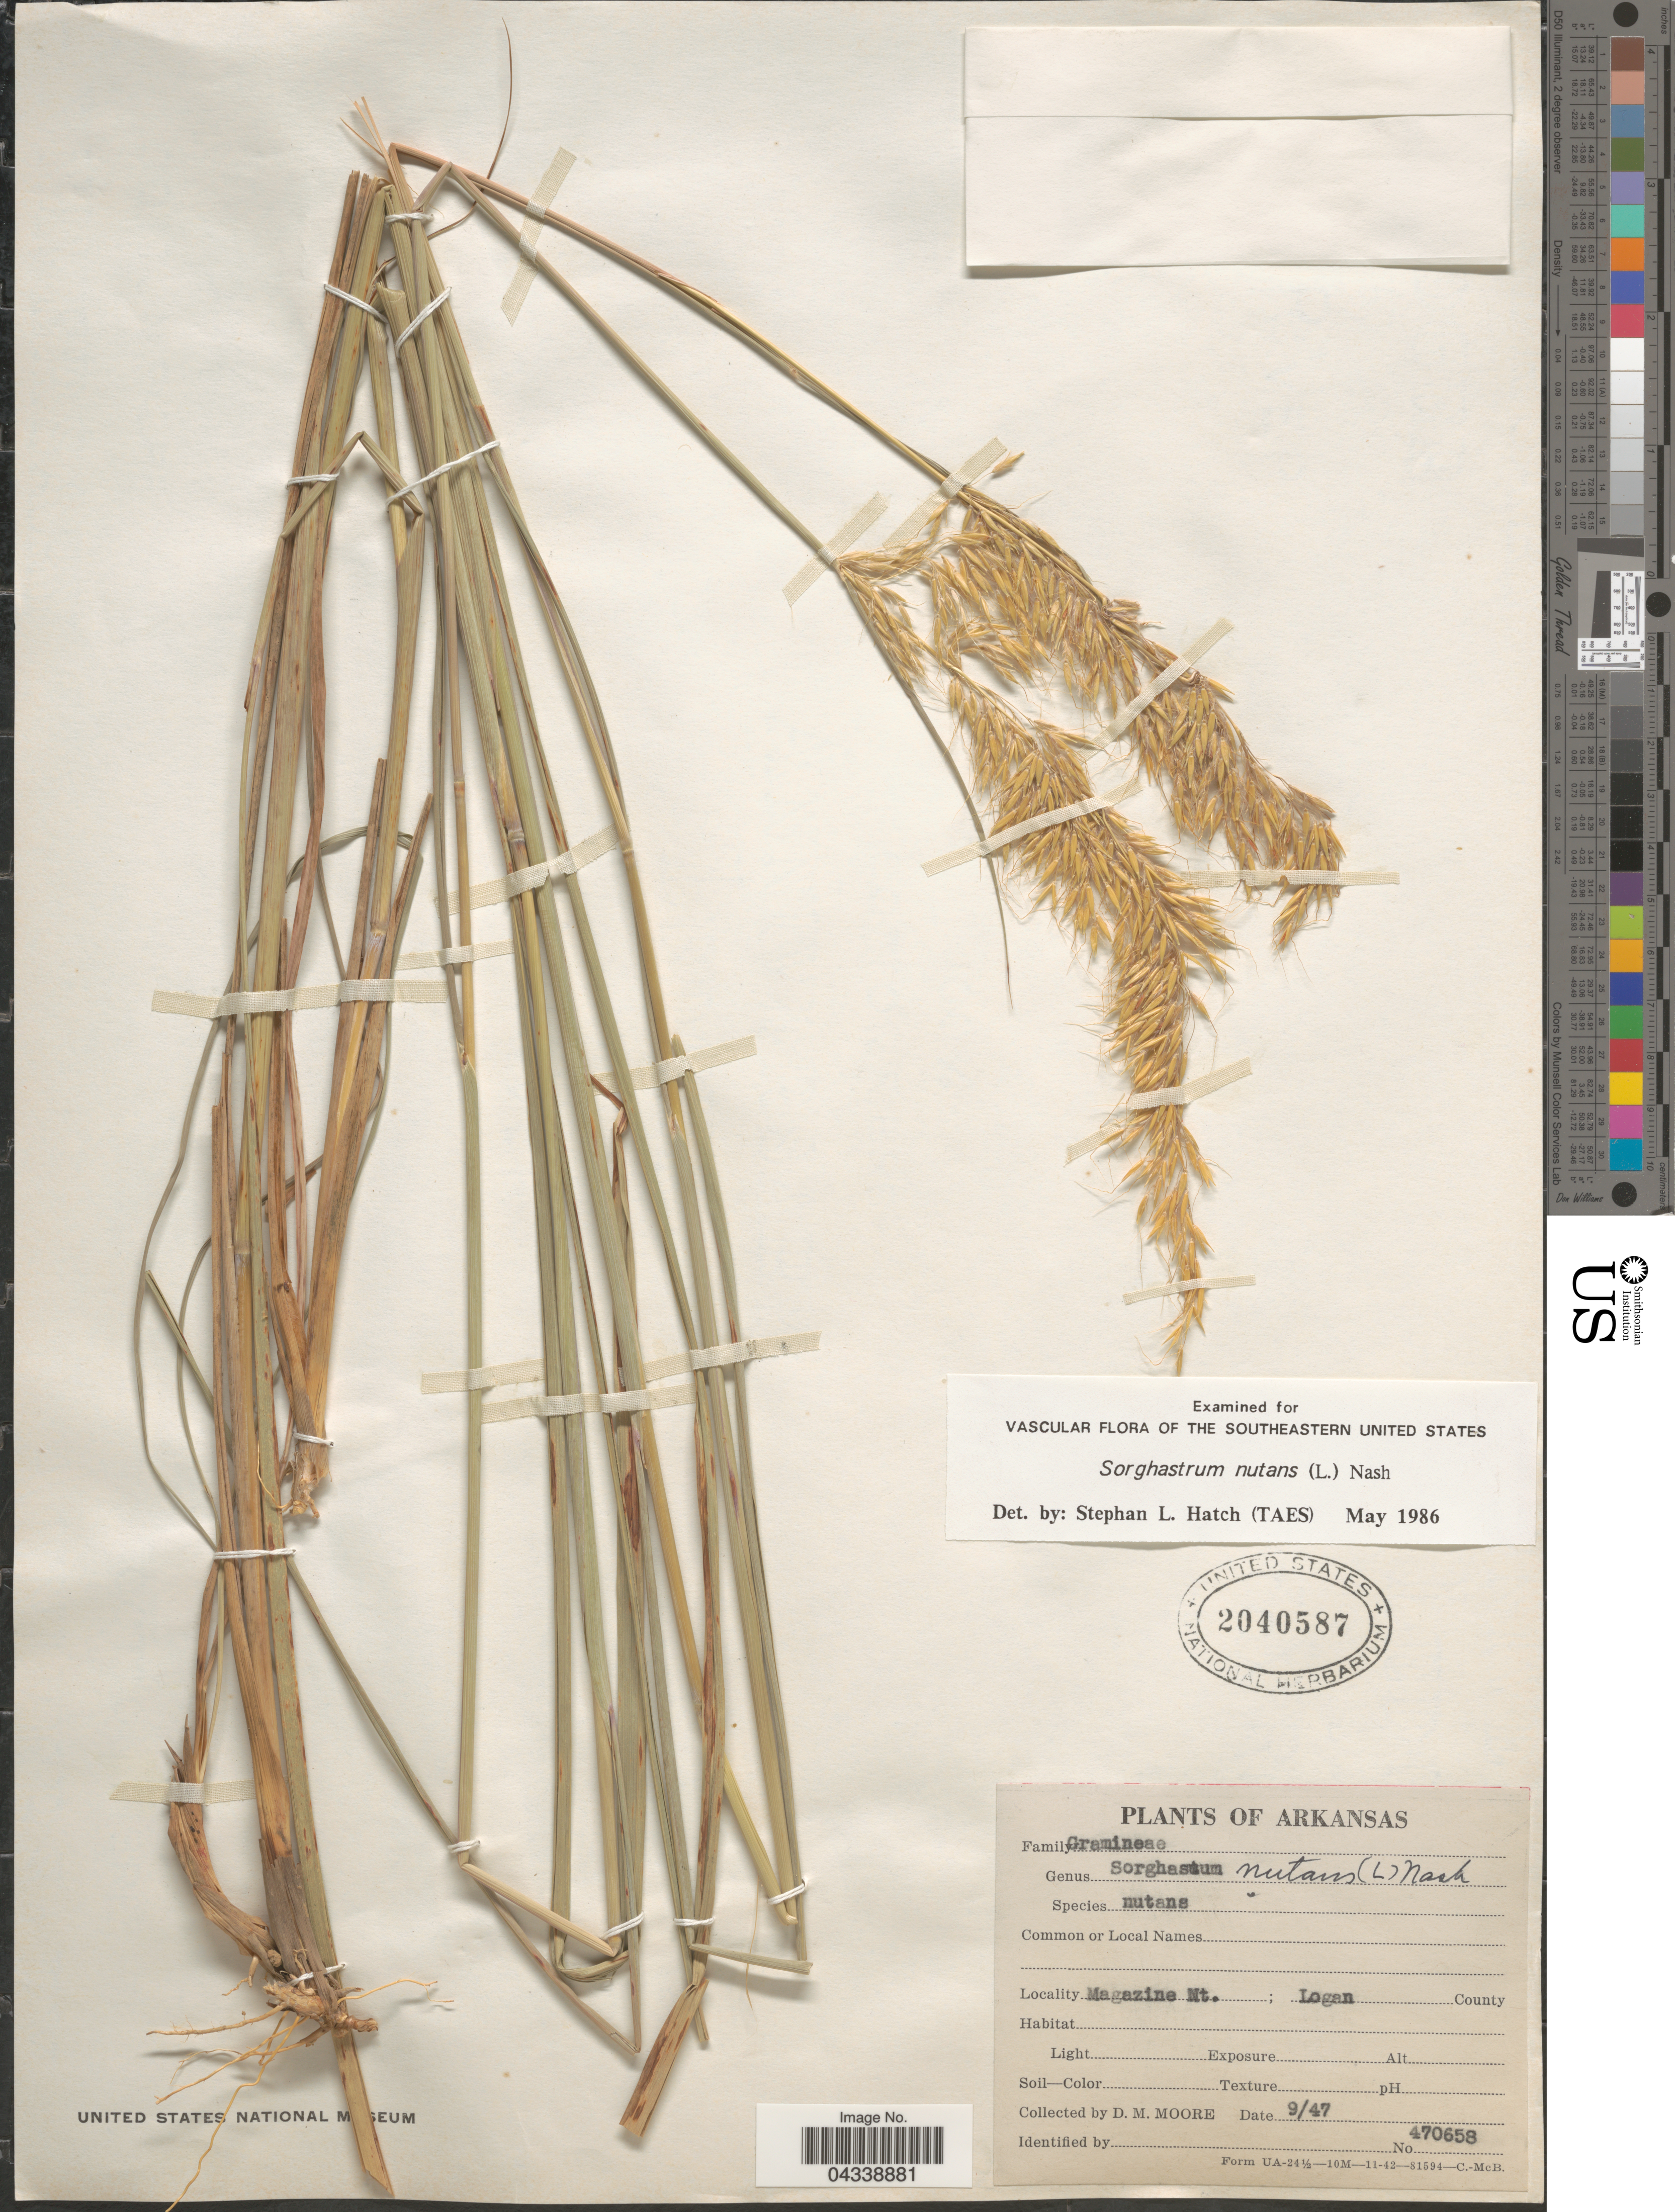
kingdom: Plantae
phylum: Tracheophyta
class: Liliopsida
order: Poales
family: Poaceae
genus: Sorghastrum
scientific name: Sorghastrum nutans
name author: (L.) Nash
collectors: D. Moore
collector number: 470658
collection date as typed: Transcribed d/m/y: /9/47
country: United States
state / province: Arkansas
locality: Magazine Mt.; Logan County.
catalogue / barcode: US 2040587